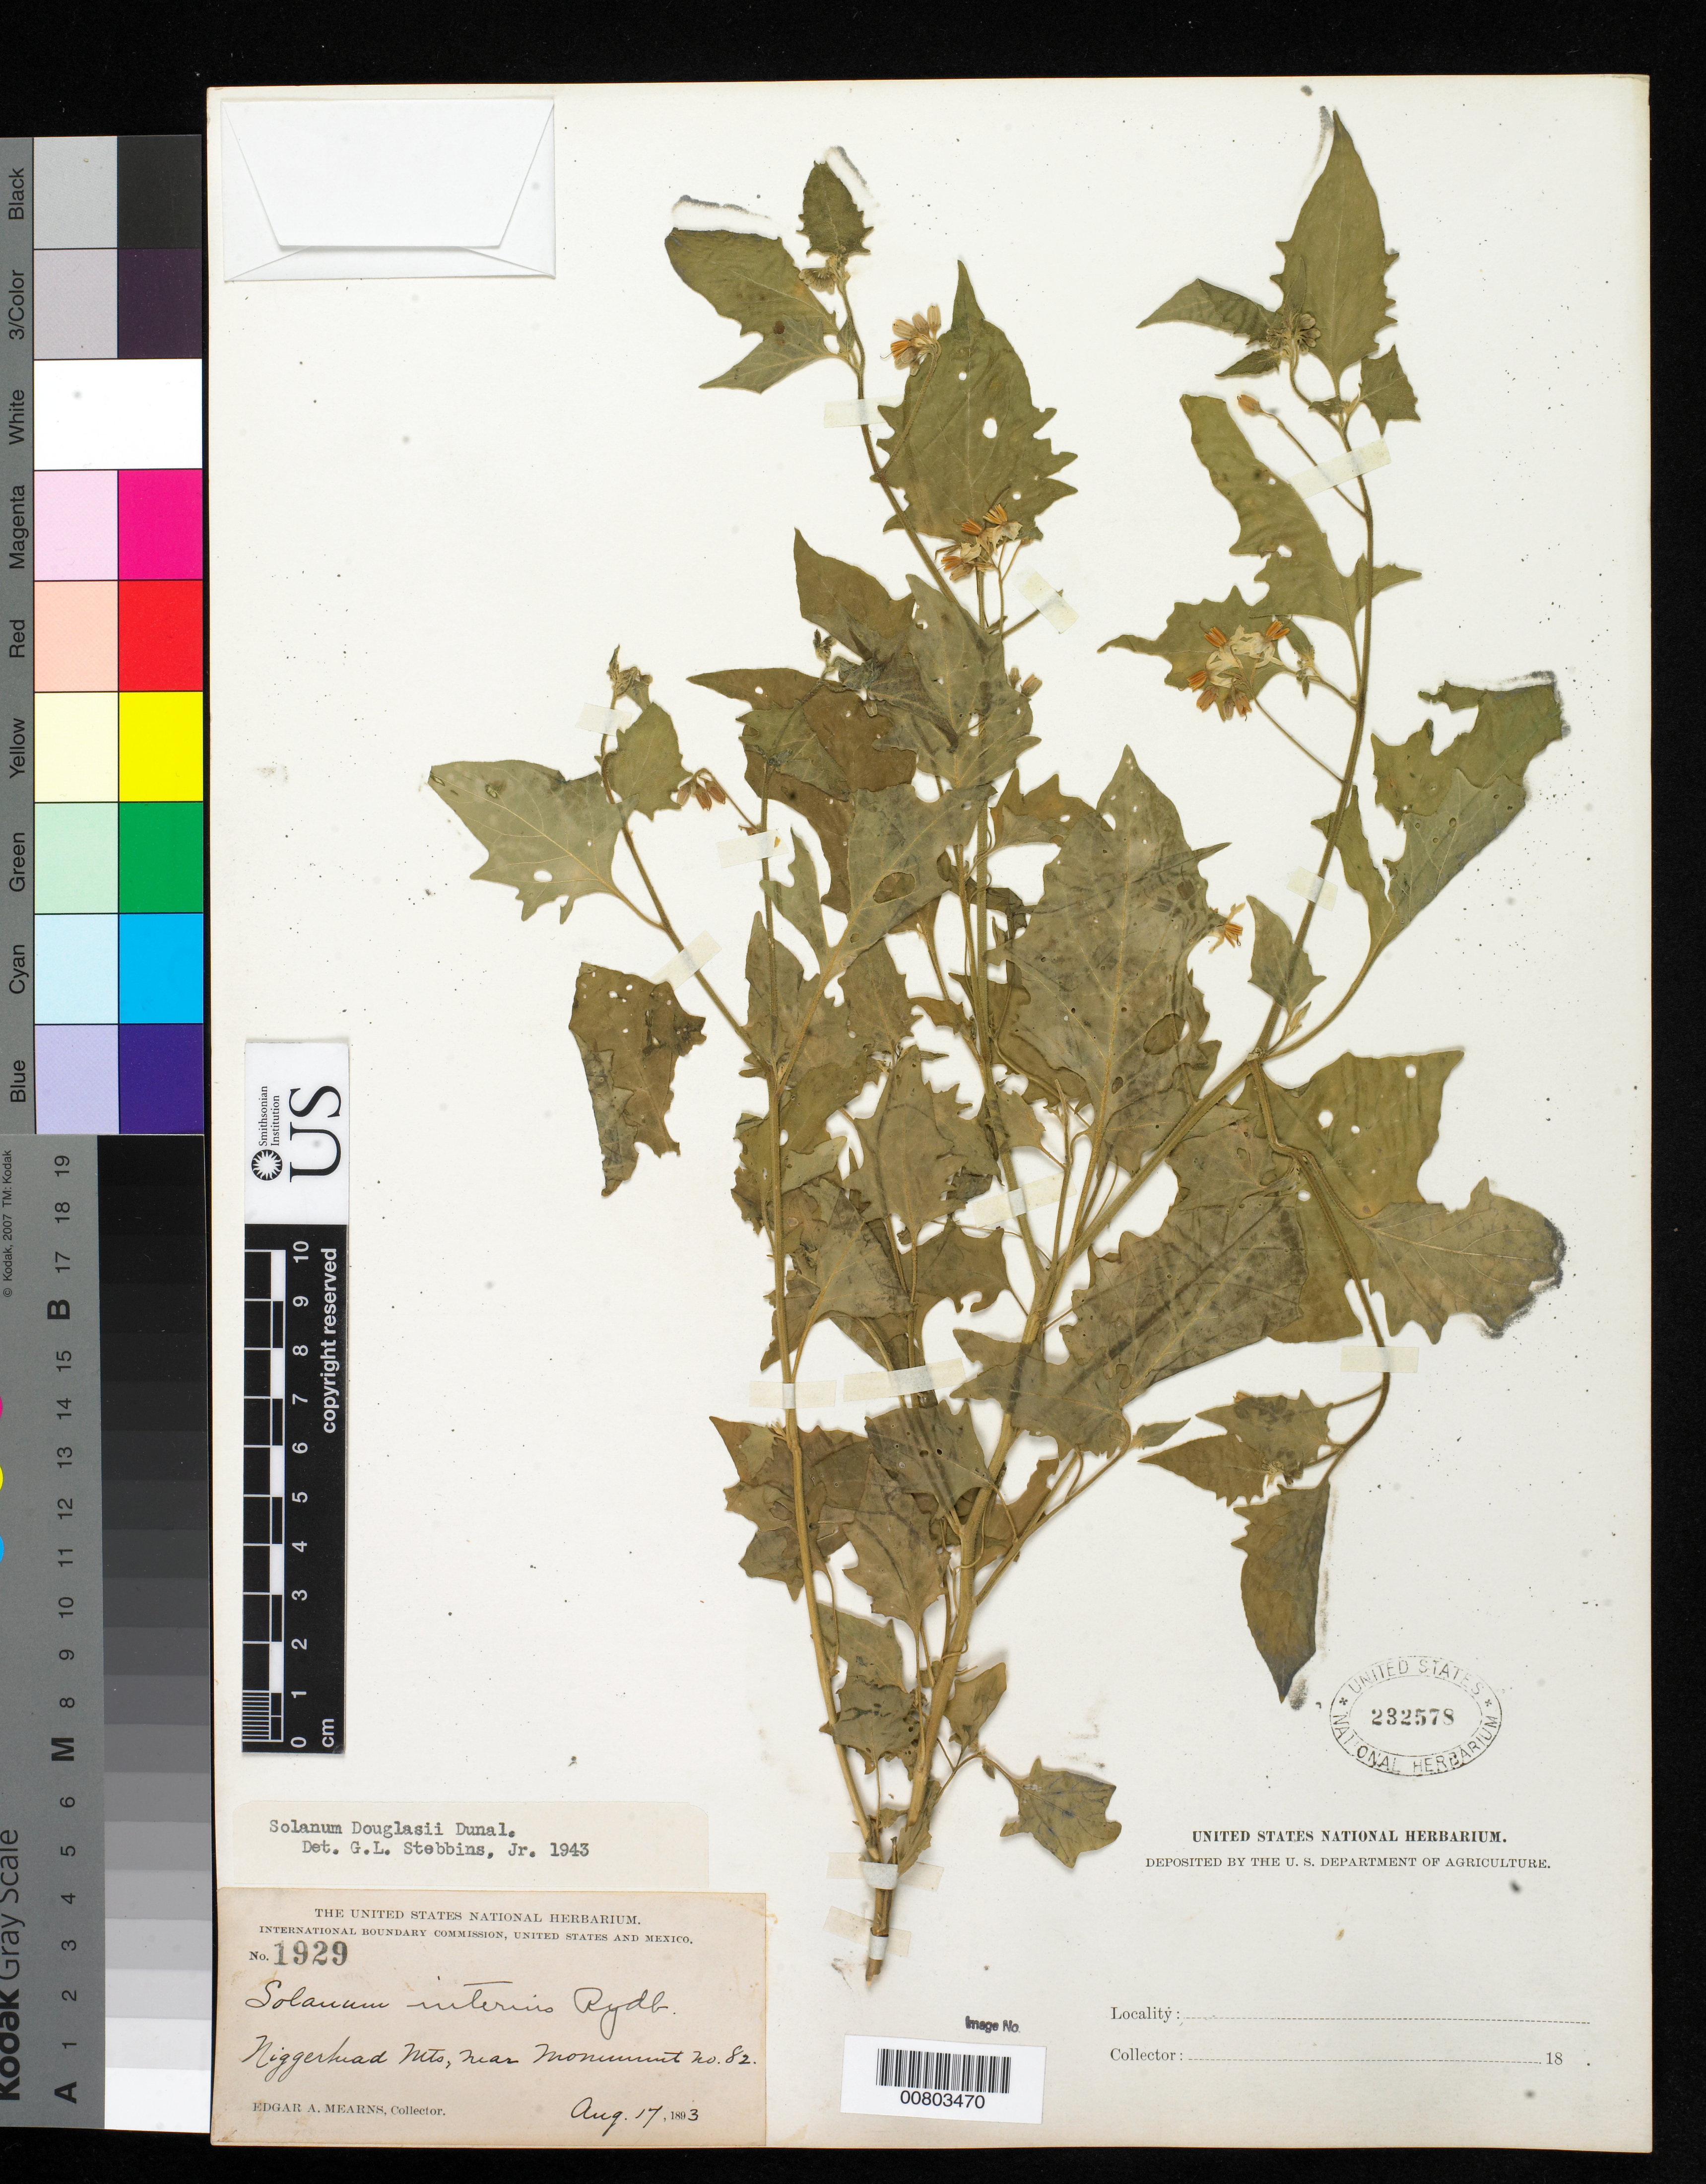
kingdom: Plantae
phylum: Tracheophyta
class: Magnoliopsida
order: Solanales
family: Solanaceae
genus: Solanum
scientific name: Solanum douglasii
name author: Dunal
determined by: Stebbins, G. L.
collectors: E. A. Mearns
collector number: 1929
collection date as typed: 17 Aug 1893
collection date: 1893-08-17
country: United States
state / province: Arizona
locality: Niggerhead Mts., near monument No. 82.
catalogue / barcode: US 232578